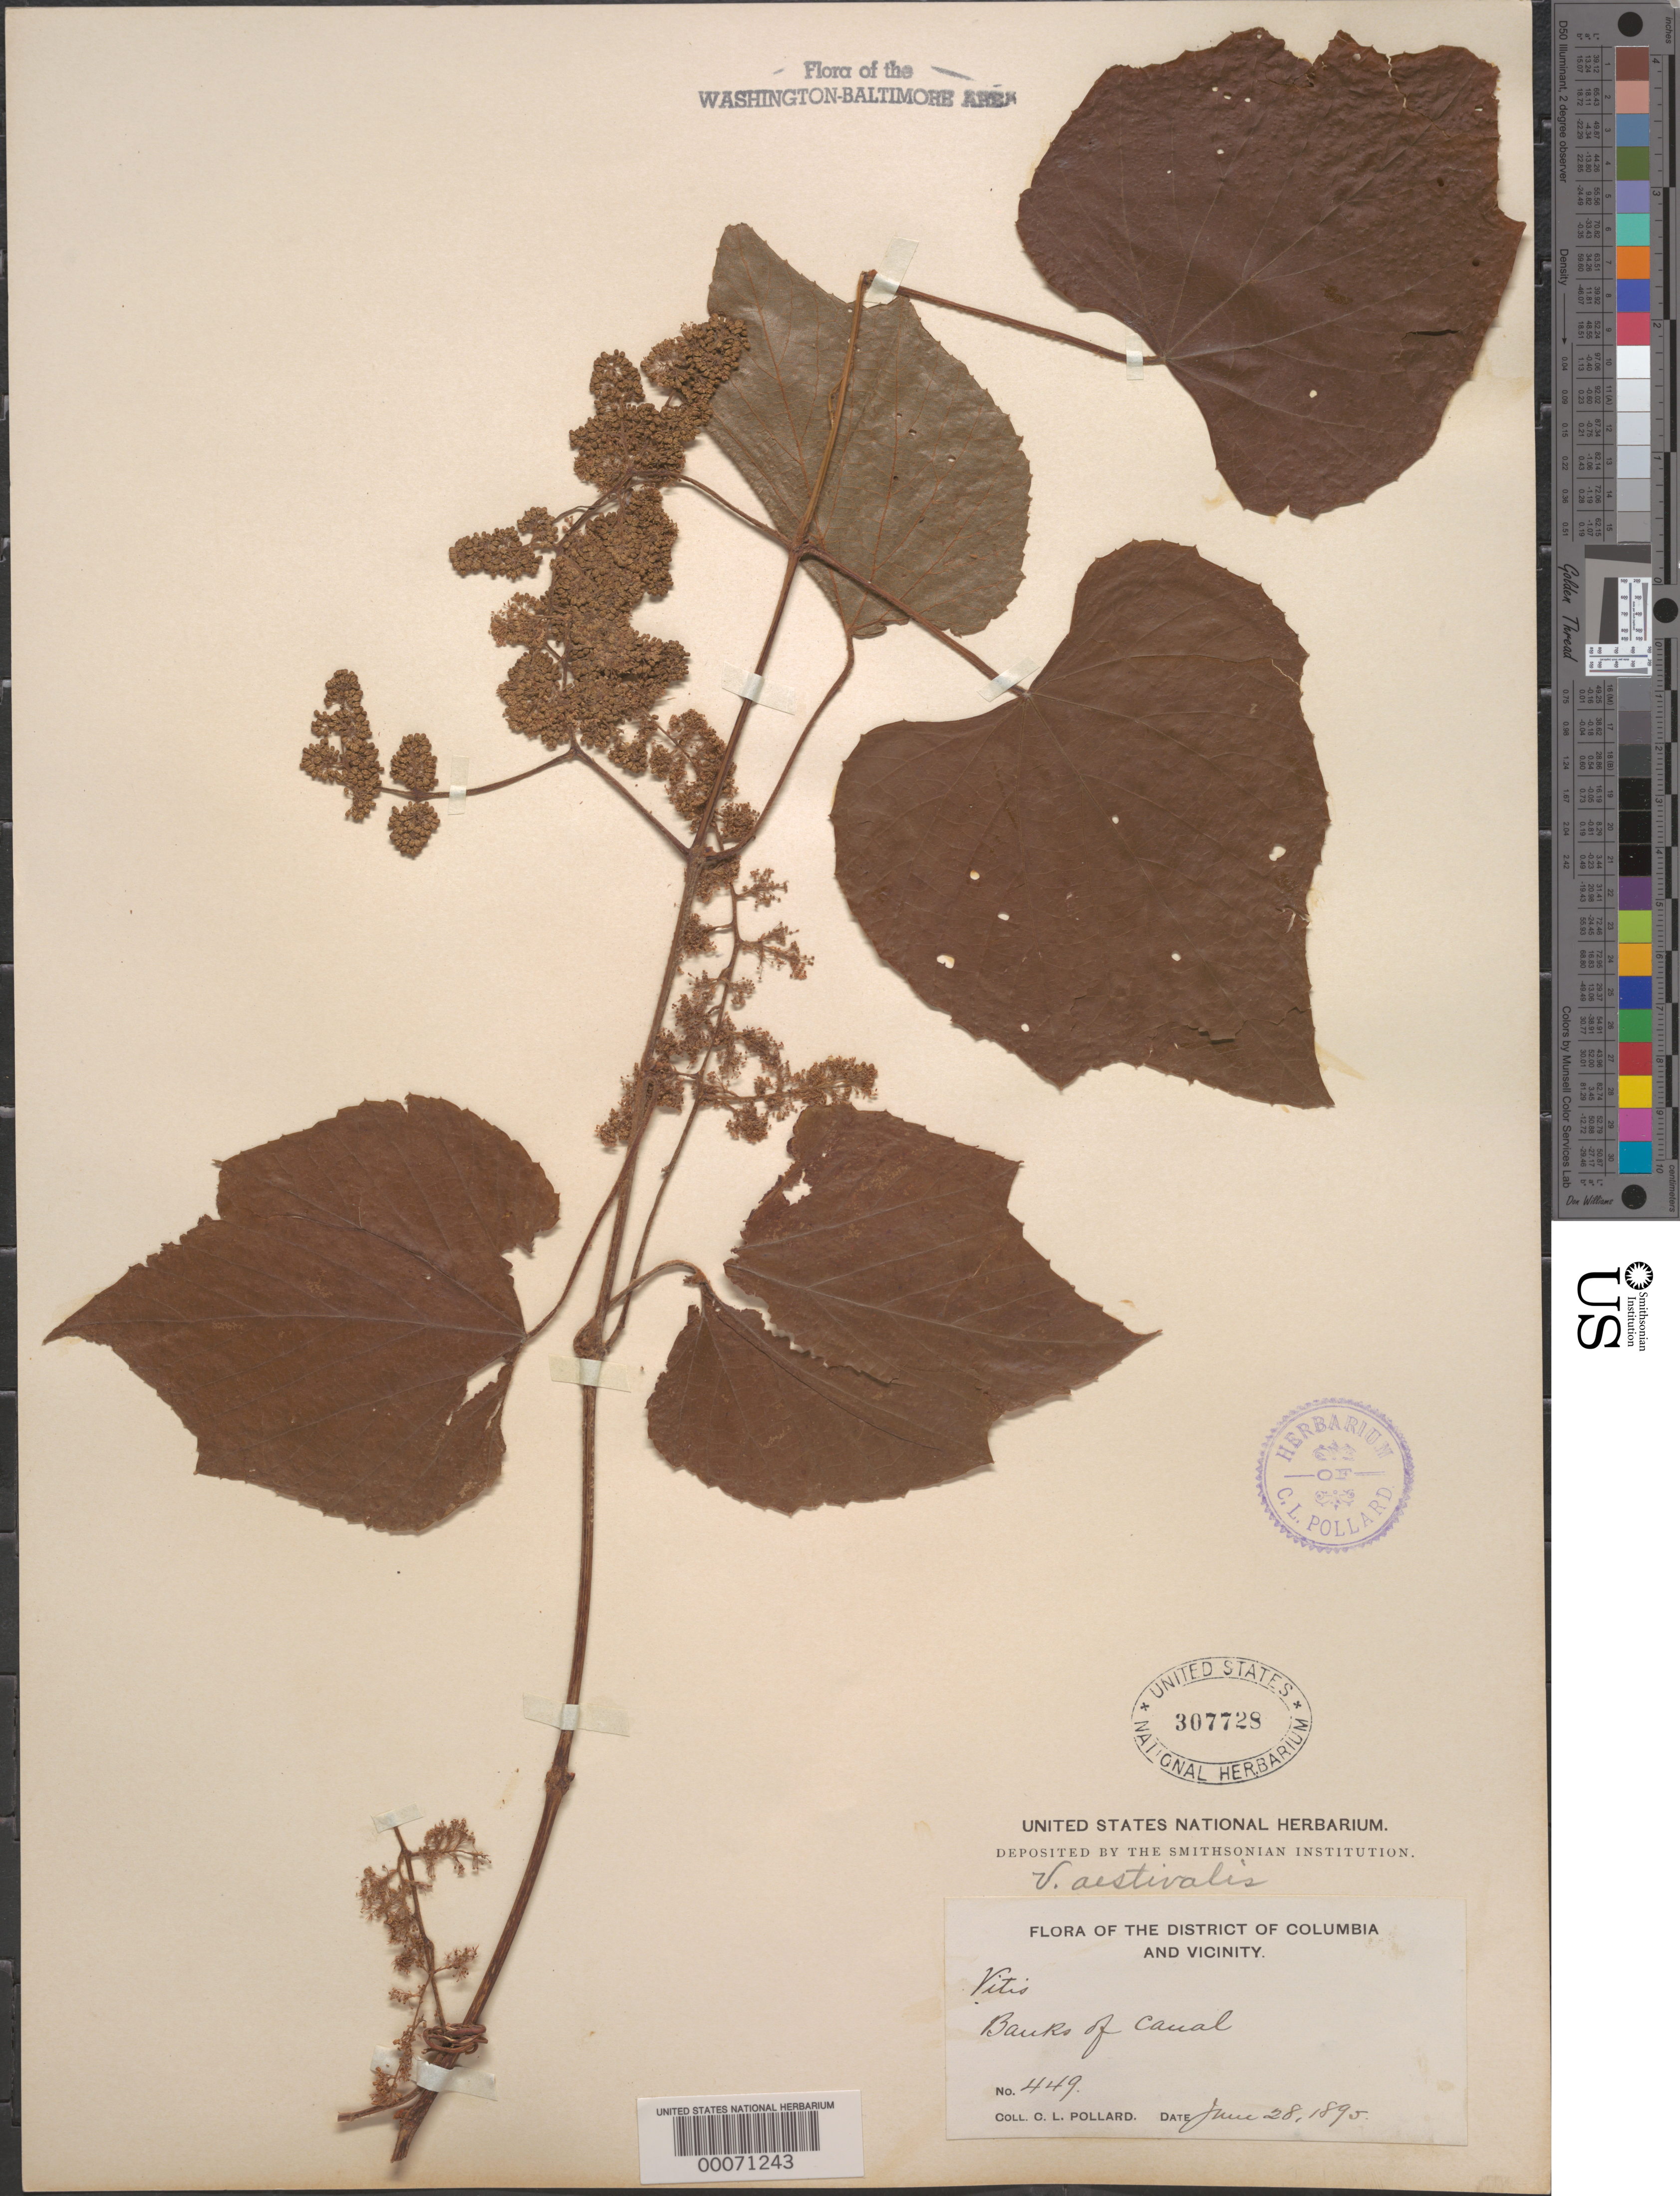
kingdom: Plantae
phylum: Tracheophyta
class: Magnoliopsida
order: Vitales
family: Vitaceae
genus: Vitis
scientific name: Vitis aestivalis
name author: Michx.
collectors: C. L. Pollard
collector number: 449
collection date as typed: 28 Jun 1895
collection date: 1895-06-28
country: United States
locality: Canal banks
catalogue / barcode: US 307728